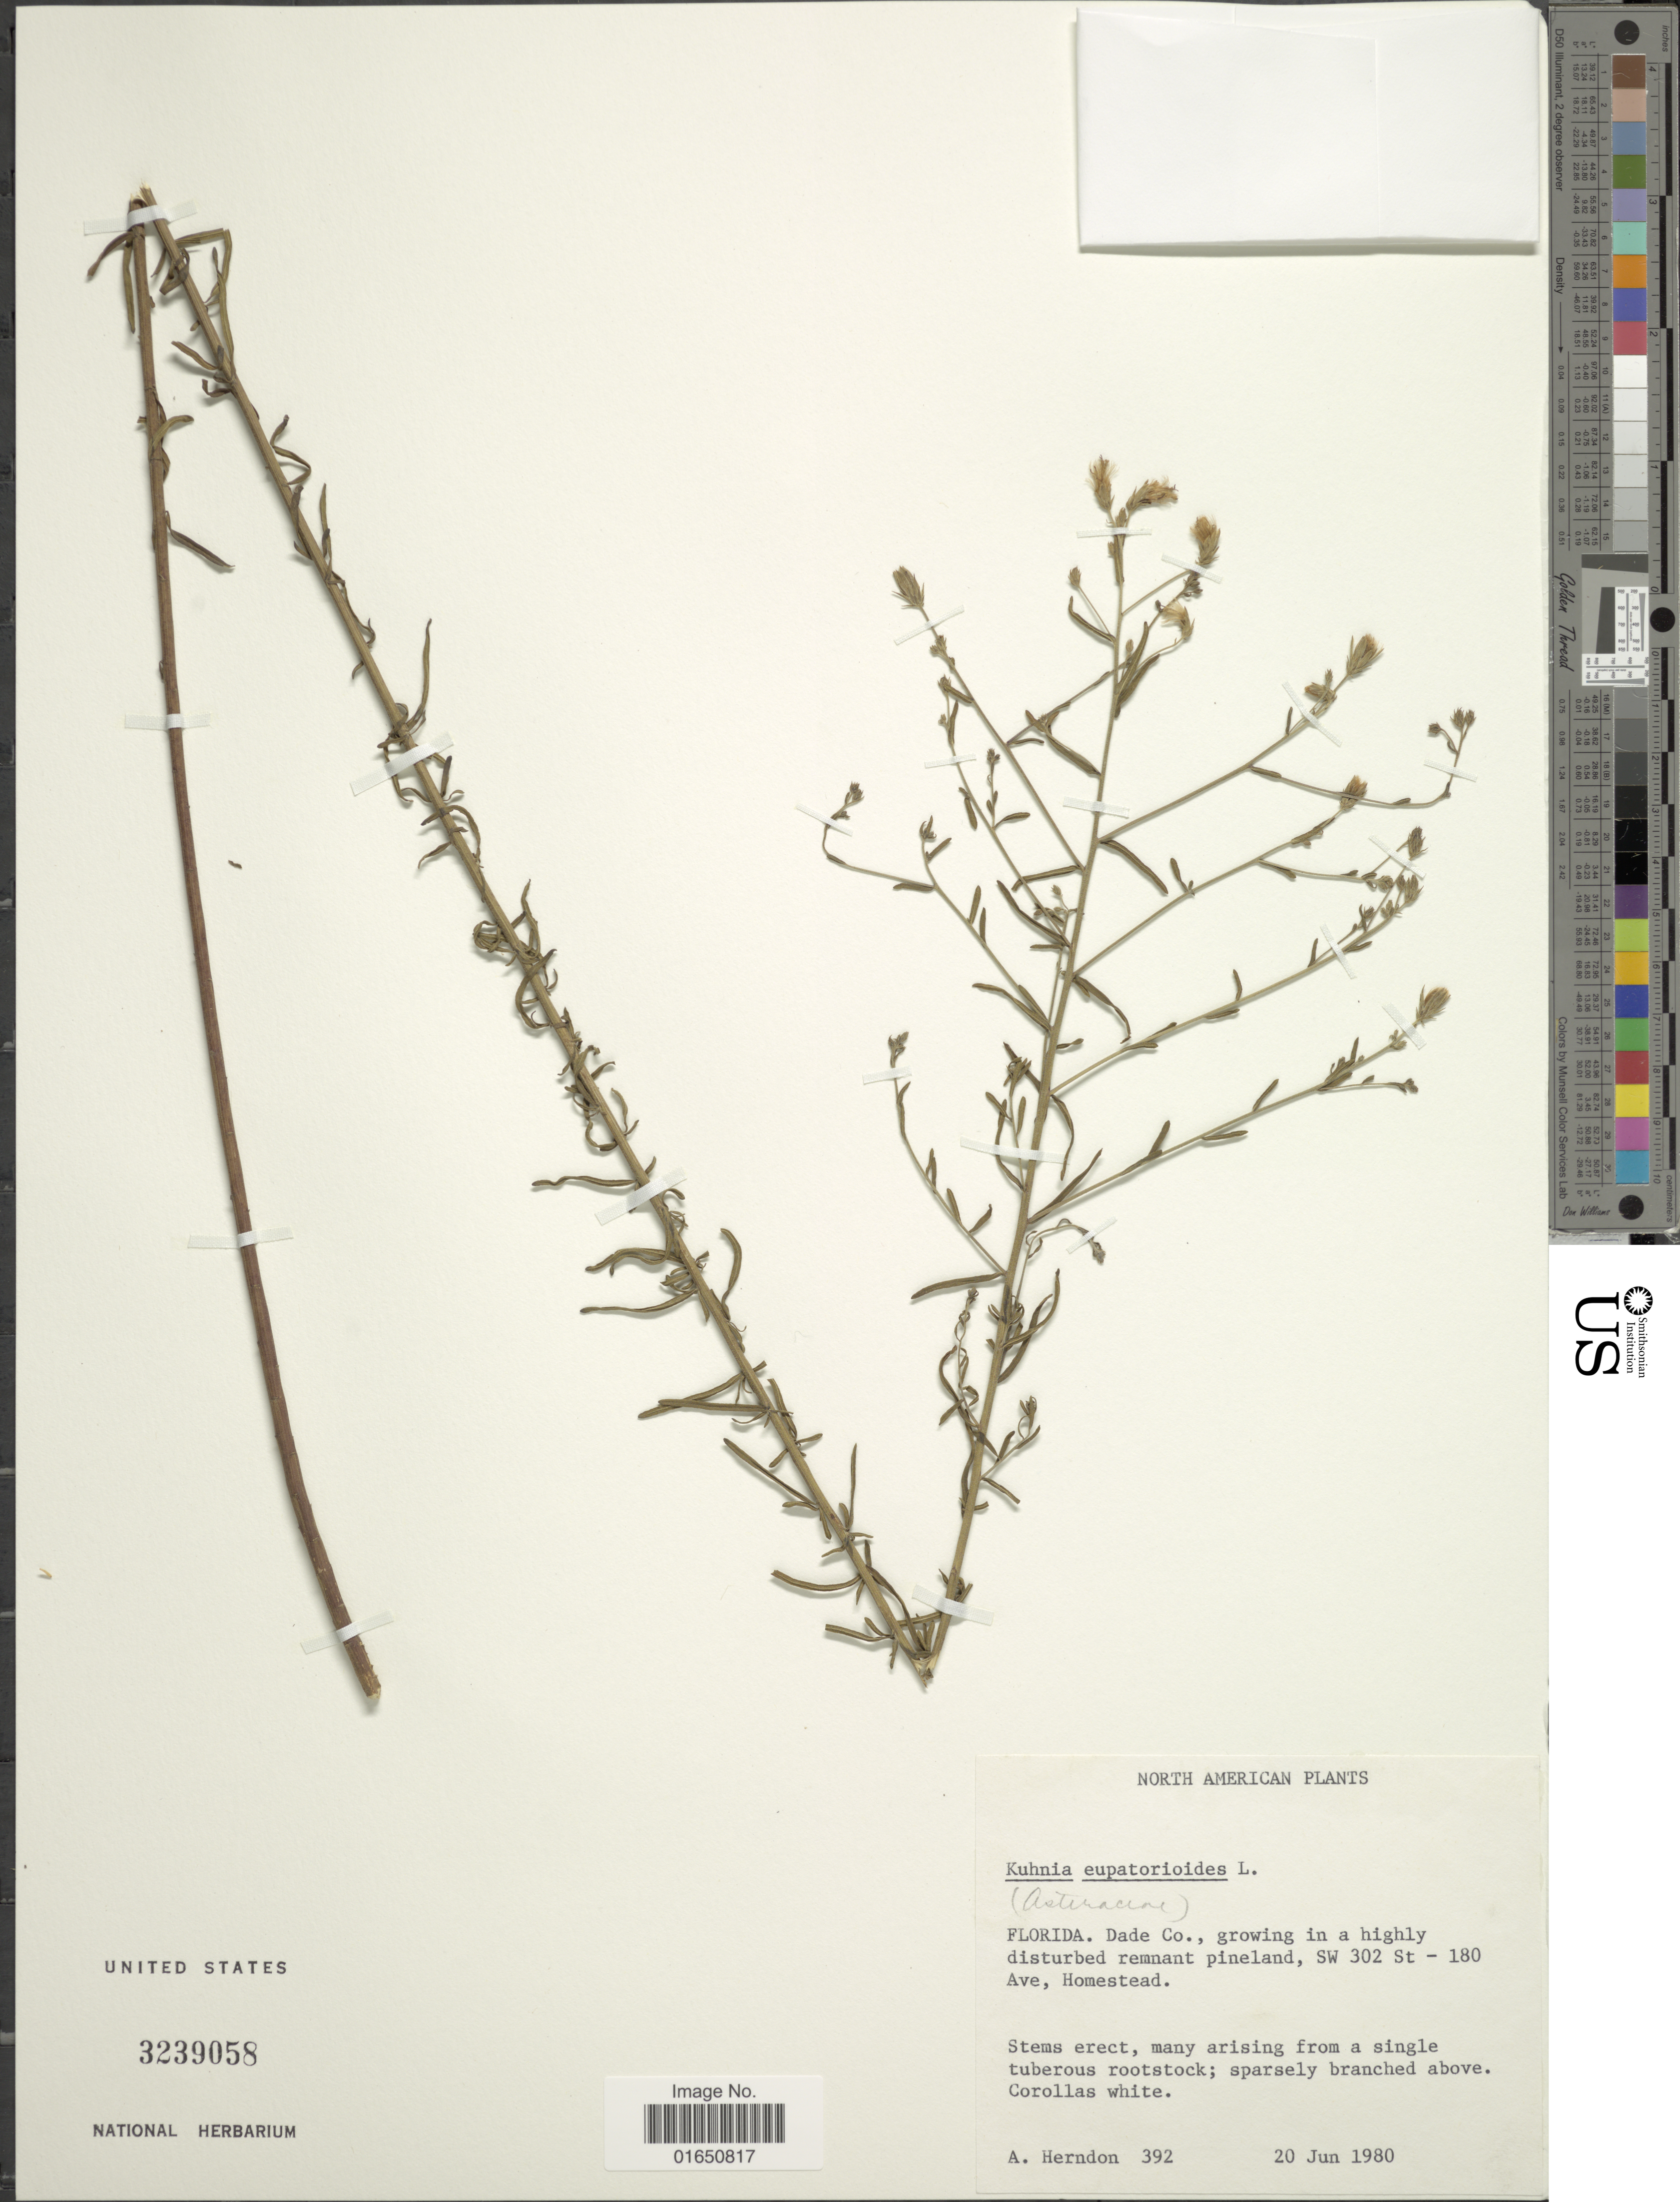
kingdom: Plantae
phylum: Tracheophyta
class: Magnoliopsida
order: Asterales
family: Asteraceae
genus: Brickellia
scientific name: Brickellia eupatorioides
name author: (L.) Shinners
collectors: A. Herndon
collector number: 392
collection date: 1980-06-20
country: United States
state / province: Florida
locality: Dade Co., SW 302 St - 180 Ave. Homestead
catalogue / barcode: US 3239058